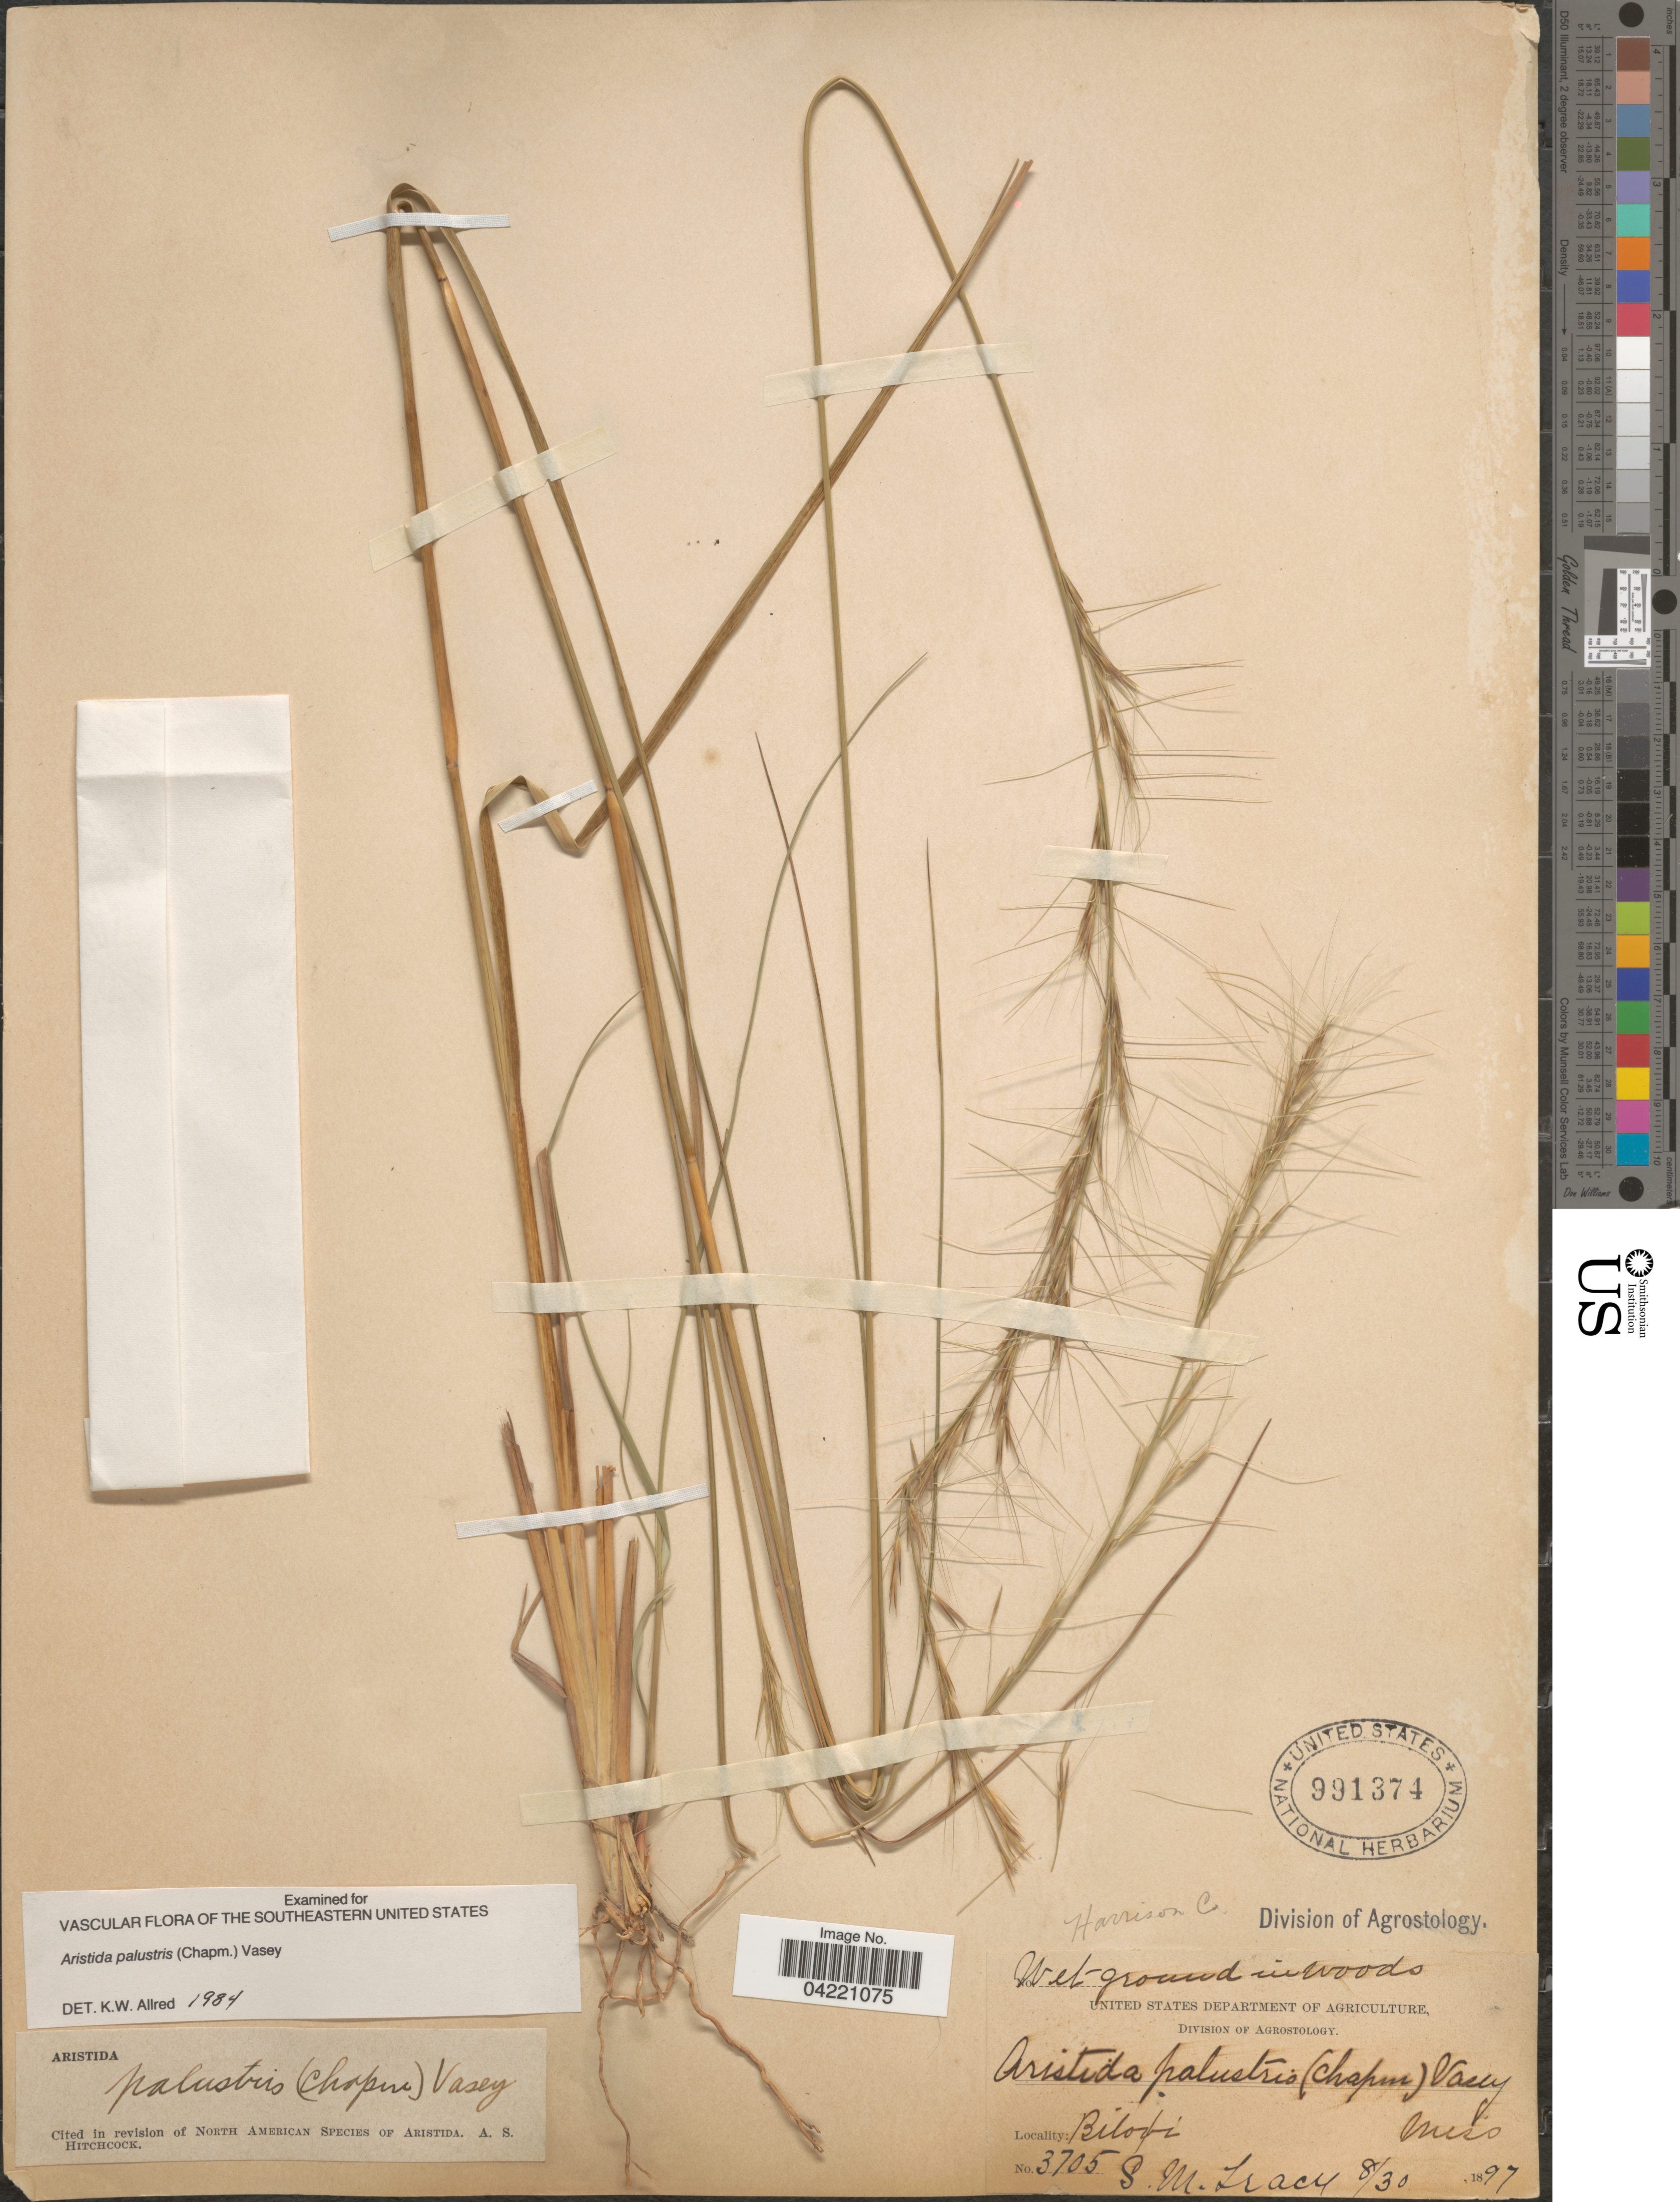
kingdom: Plantae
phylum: Tracheophyta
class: Liliopsida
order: Poales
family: Poaceae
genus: Aristida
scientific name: Aristida palustris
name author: (Chapm.) Vasey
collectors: S. M. Tracy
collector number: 3705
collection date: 1897-08-30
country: United States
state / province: Mississippi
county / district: Harrison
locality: Biloxi. Harrison Co.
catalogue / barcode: US 991374